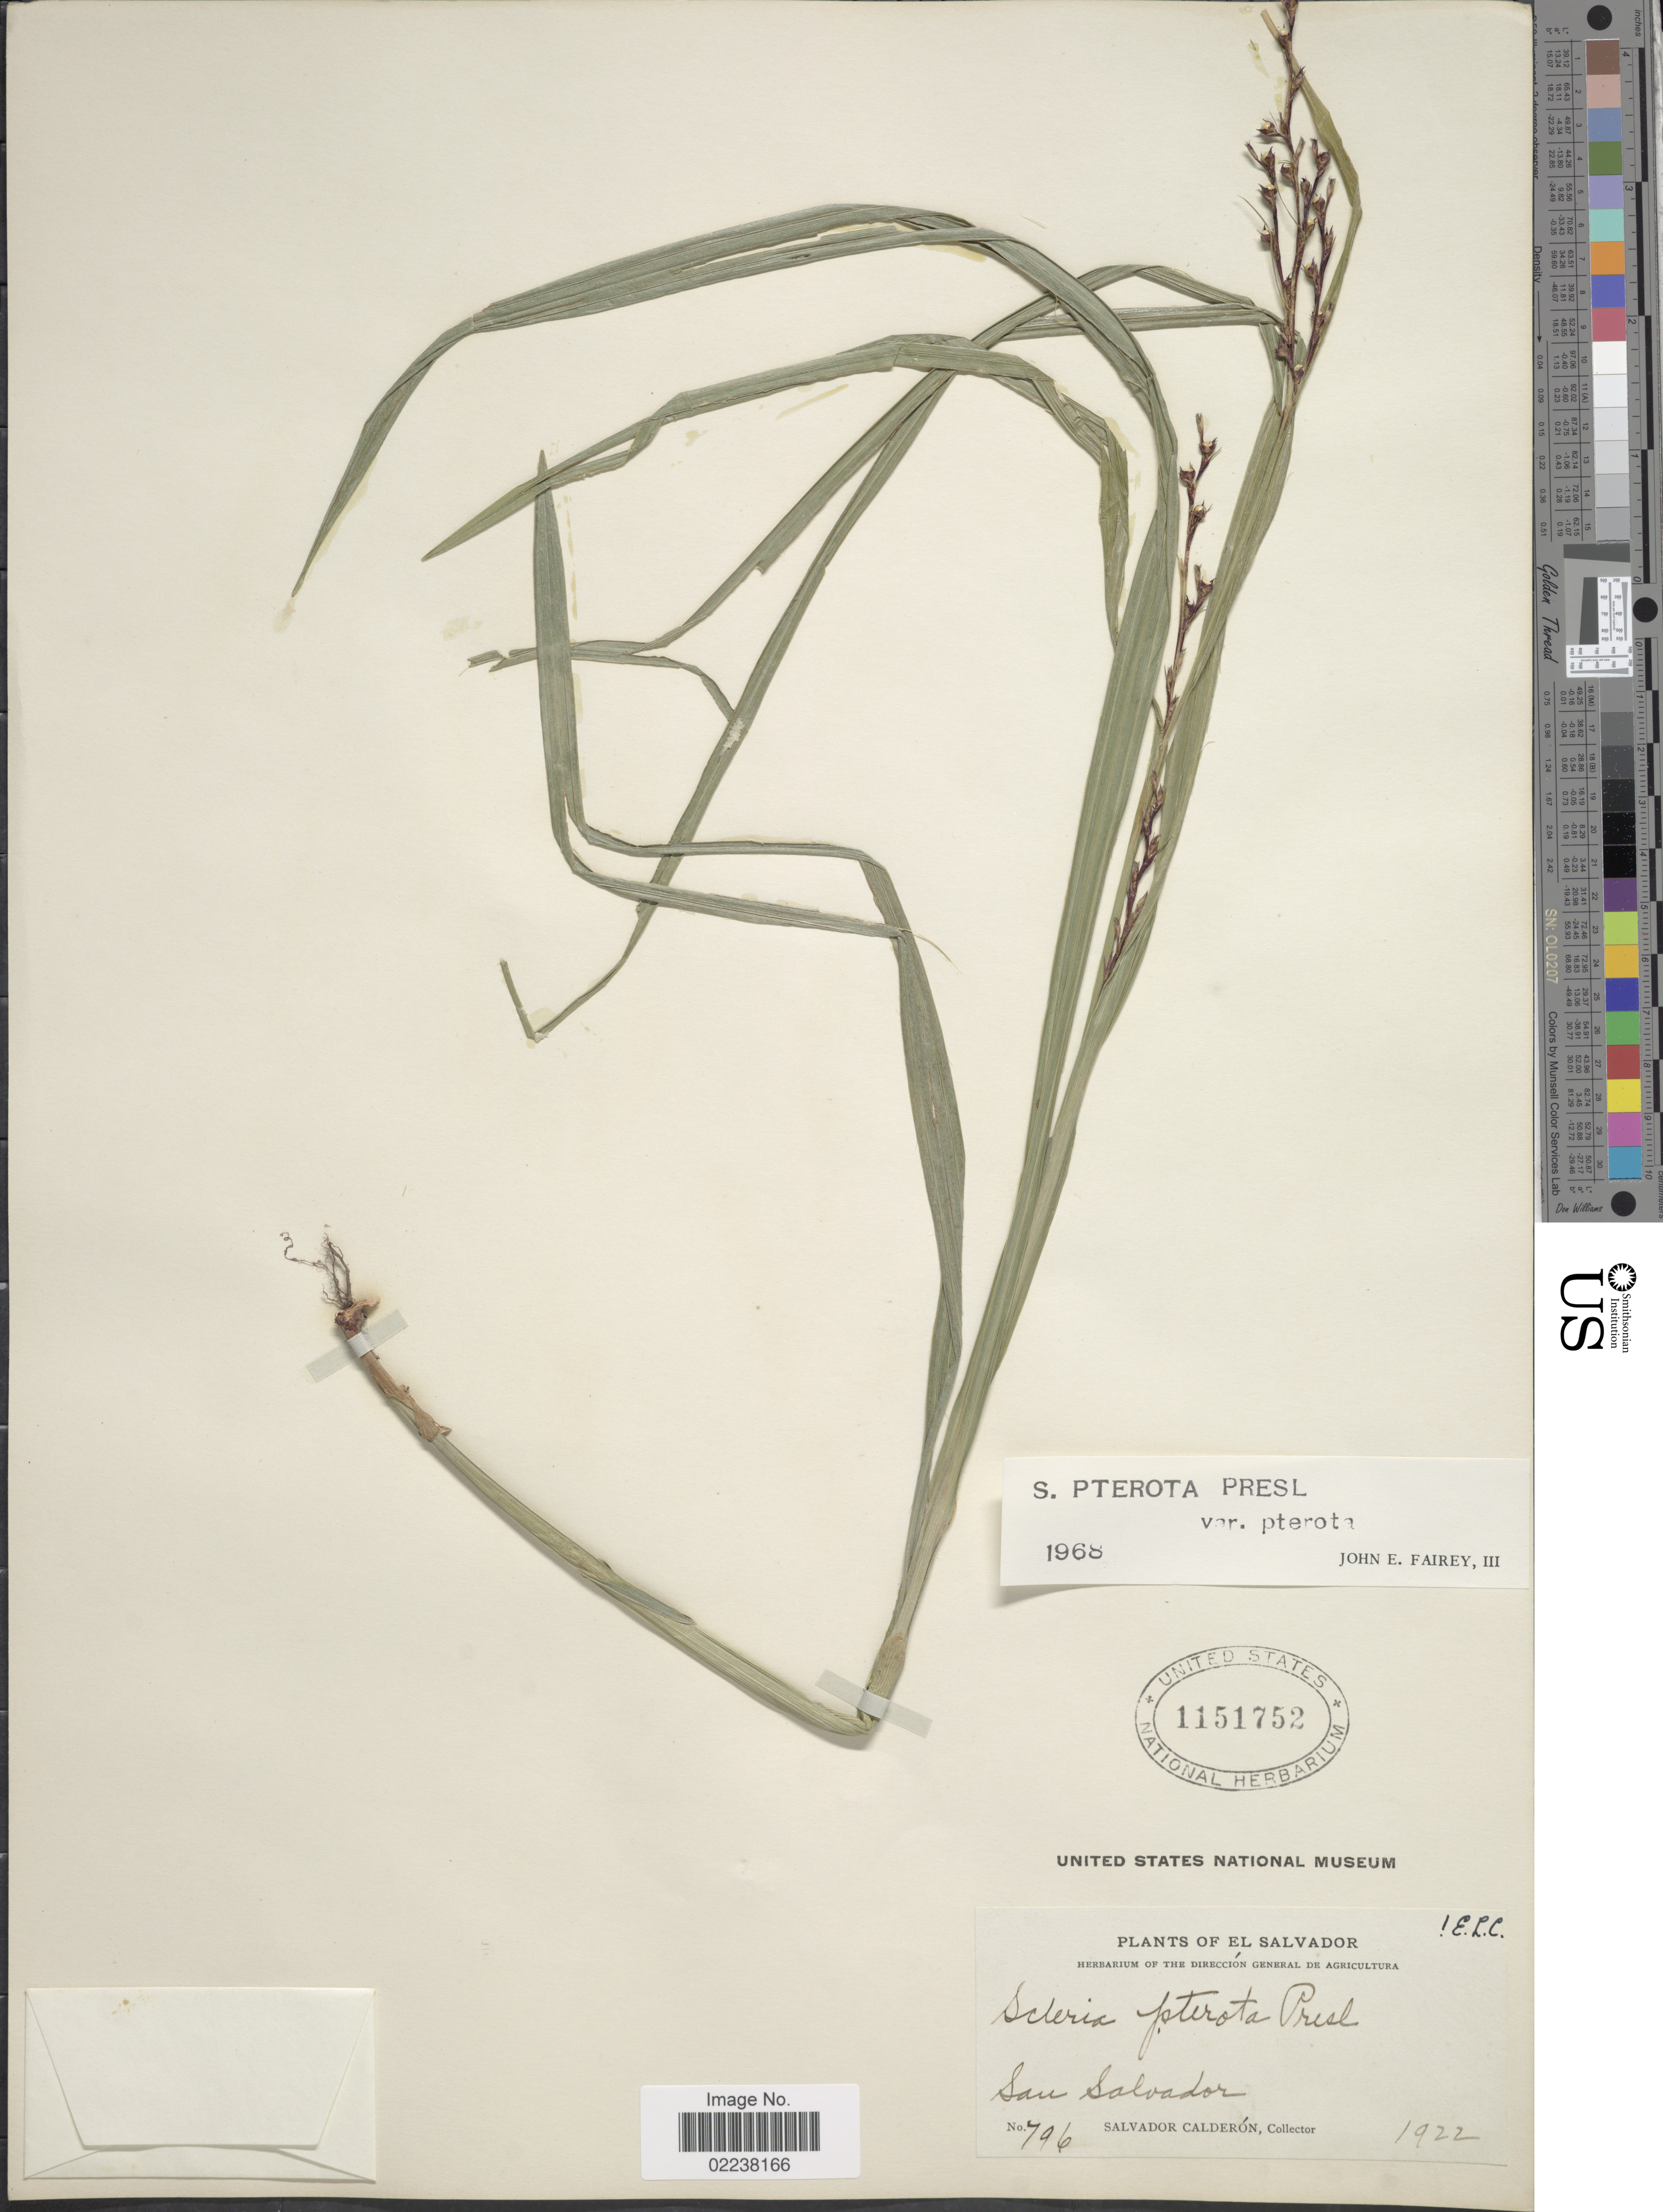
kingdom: Plantae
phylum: Tracheophyta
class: Liliopsida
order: Poales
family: Cyperaceae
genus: Scleria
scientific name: Scleria gaertneri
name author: Raddi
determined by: Strong, Mark T., (BOT), Smithsonian Institution - National Museum of Natural History (UNITED STATES)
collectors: S. Calderón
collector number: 796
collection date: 1922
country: El Salvador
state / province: San Salvador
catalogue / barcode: US 1151752